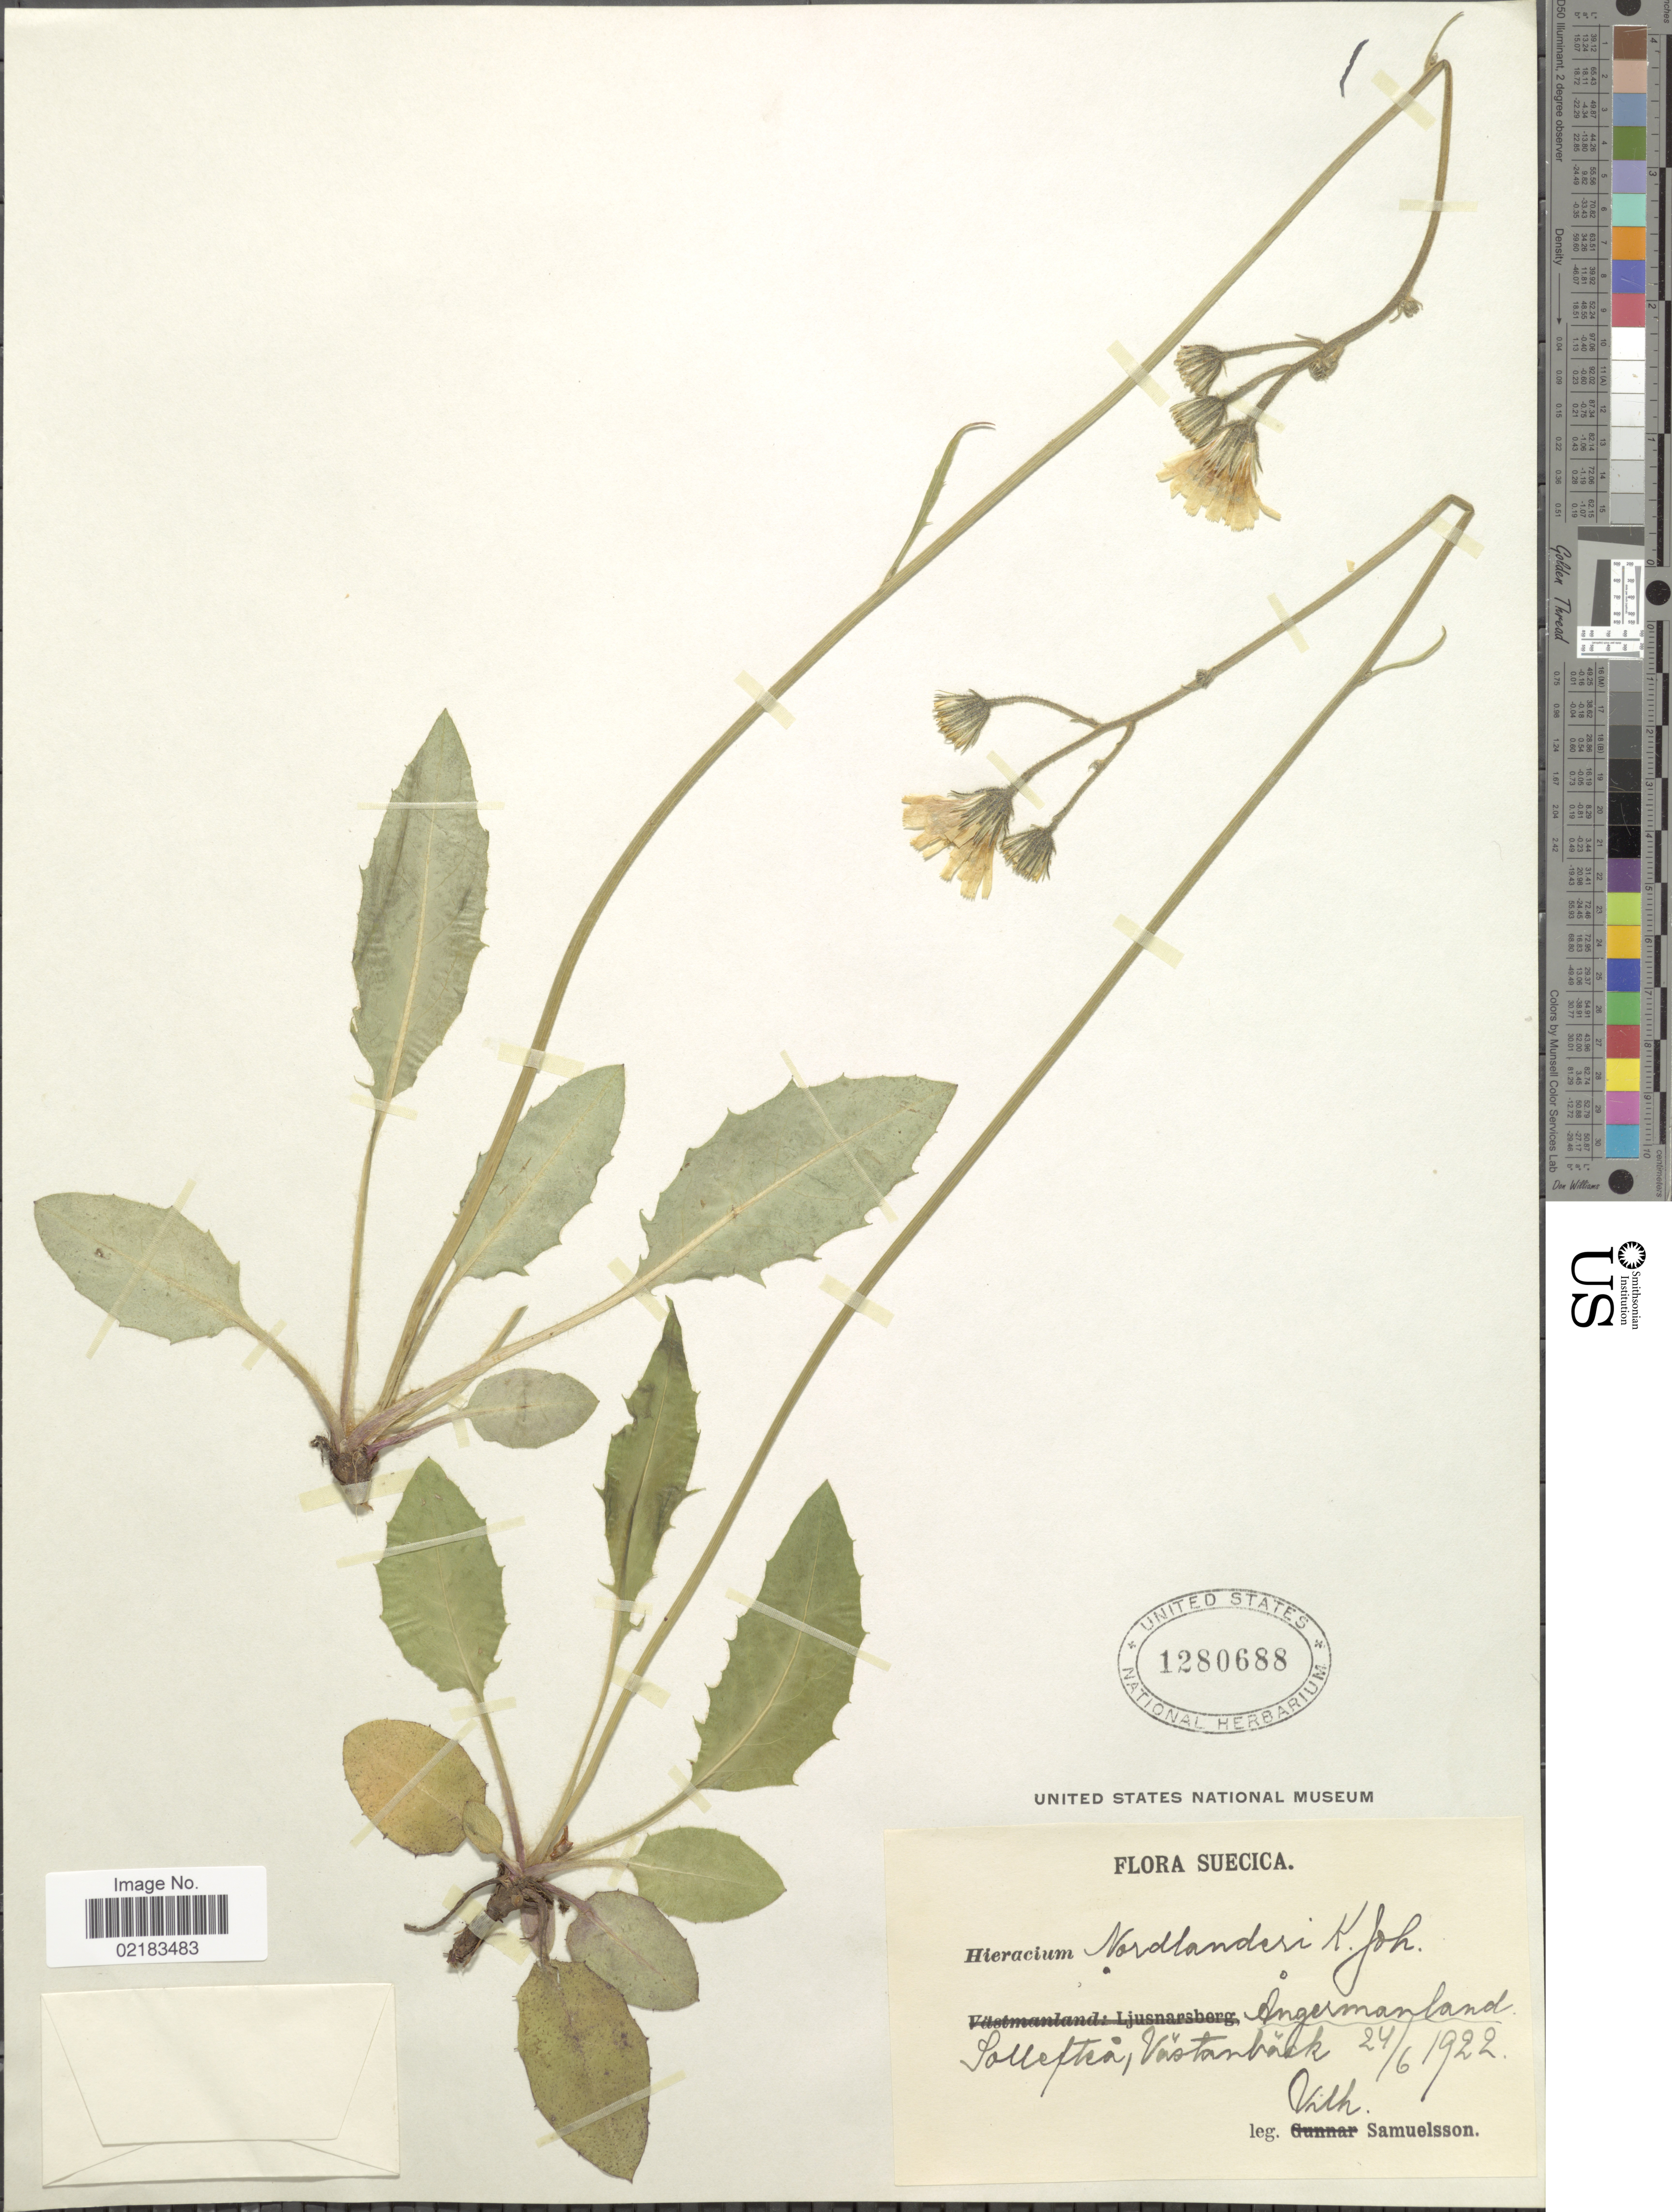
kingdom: Plantae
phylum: Tracheophyta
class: Magnoliopsida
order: Asterales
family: Asteraceae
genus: Hieracium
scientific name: Hieracium nordlanderi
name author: Johanss.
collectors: V. Samuelsson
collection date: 1922-06-24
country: Sweden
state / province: Vasterbotten / Vasternorrland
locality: Angermanland, Solleftea. Vastanback.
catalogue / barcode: US 1280688